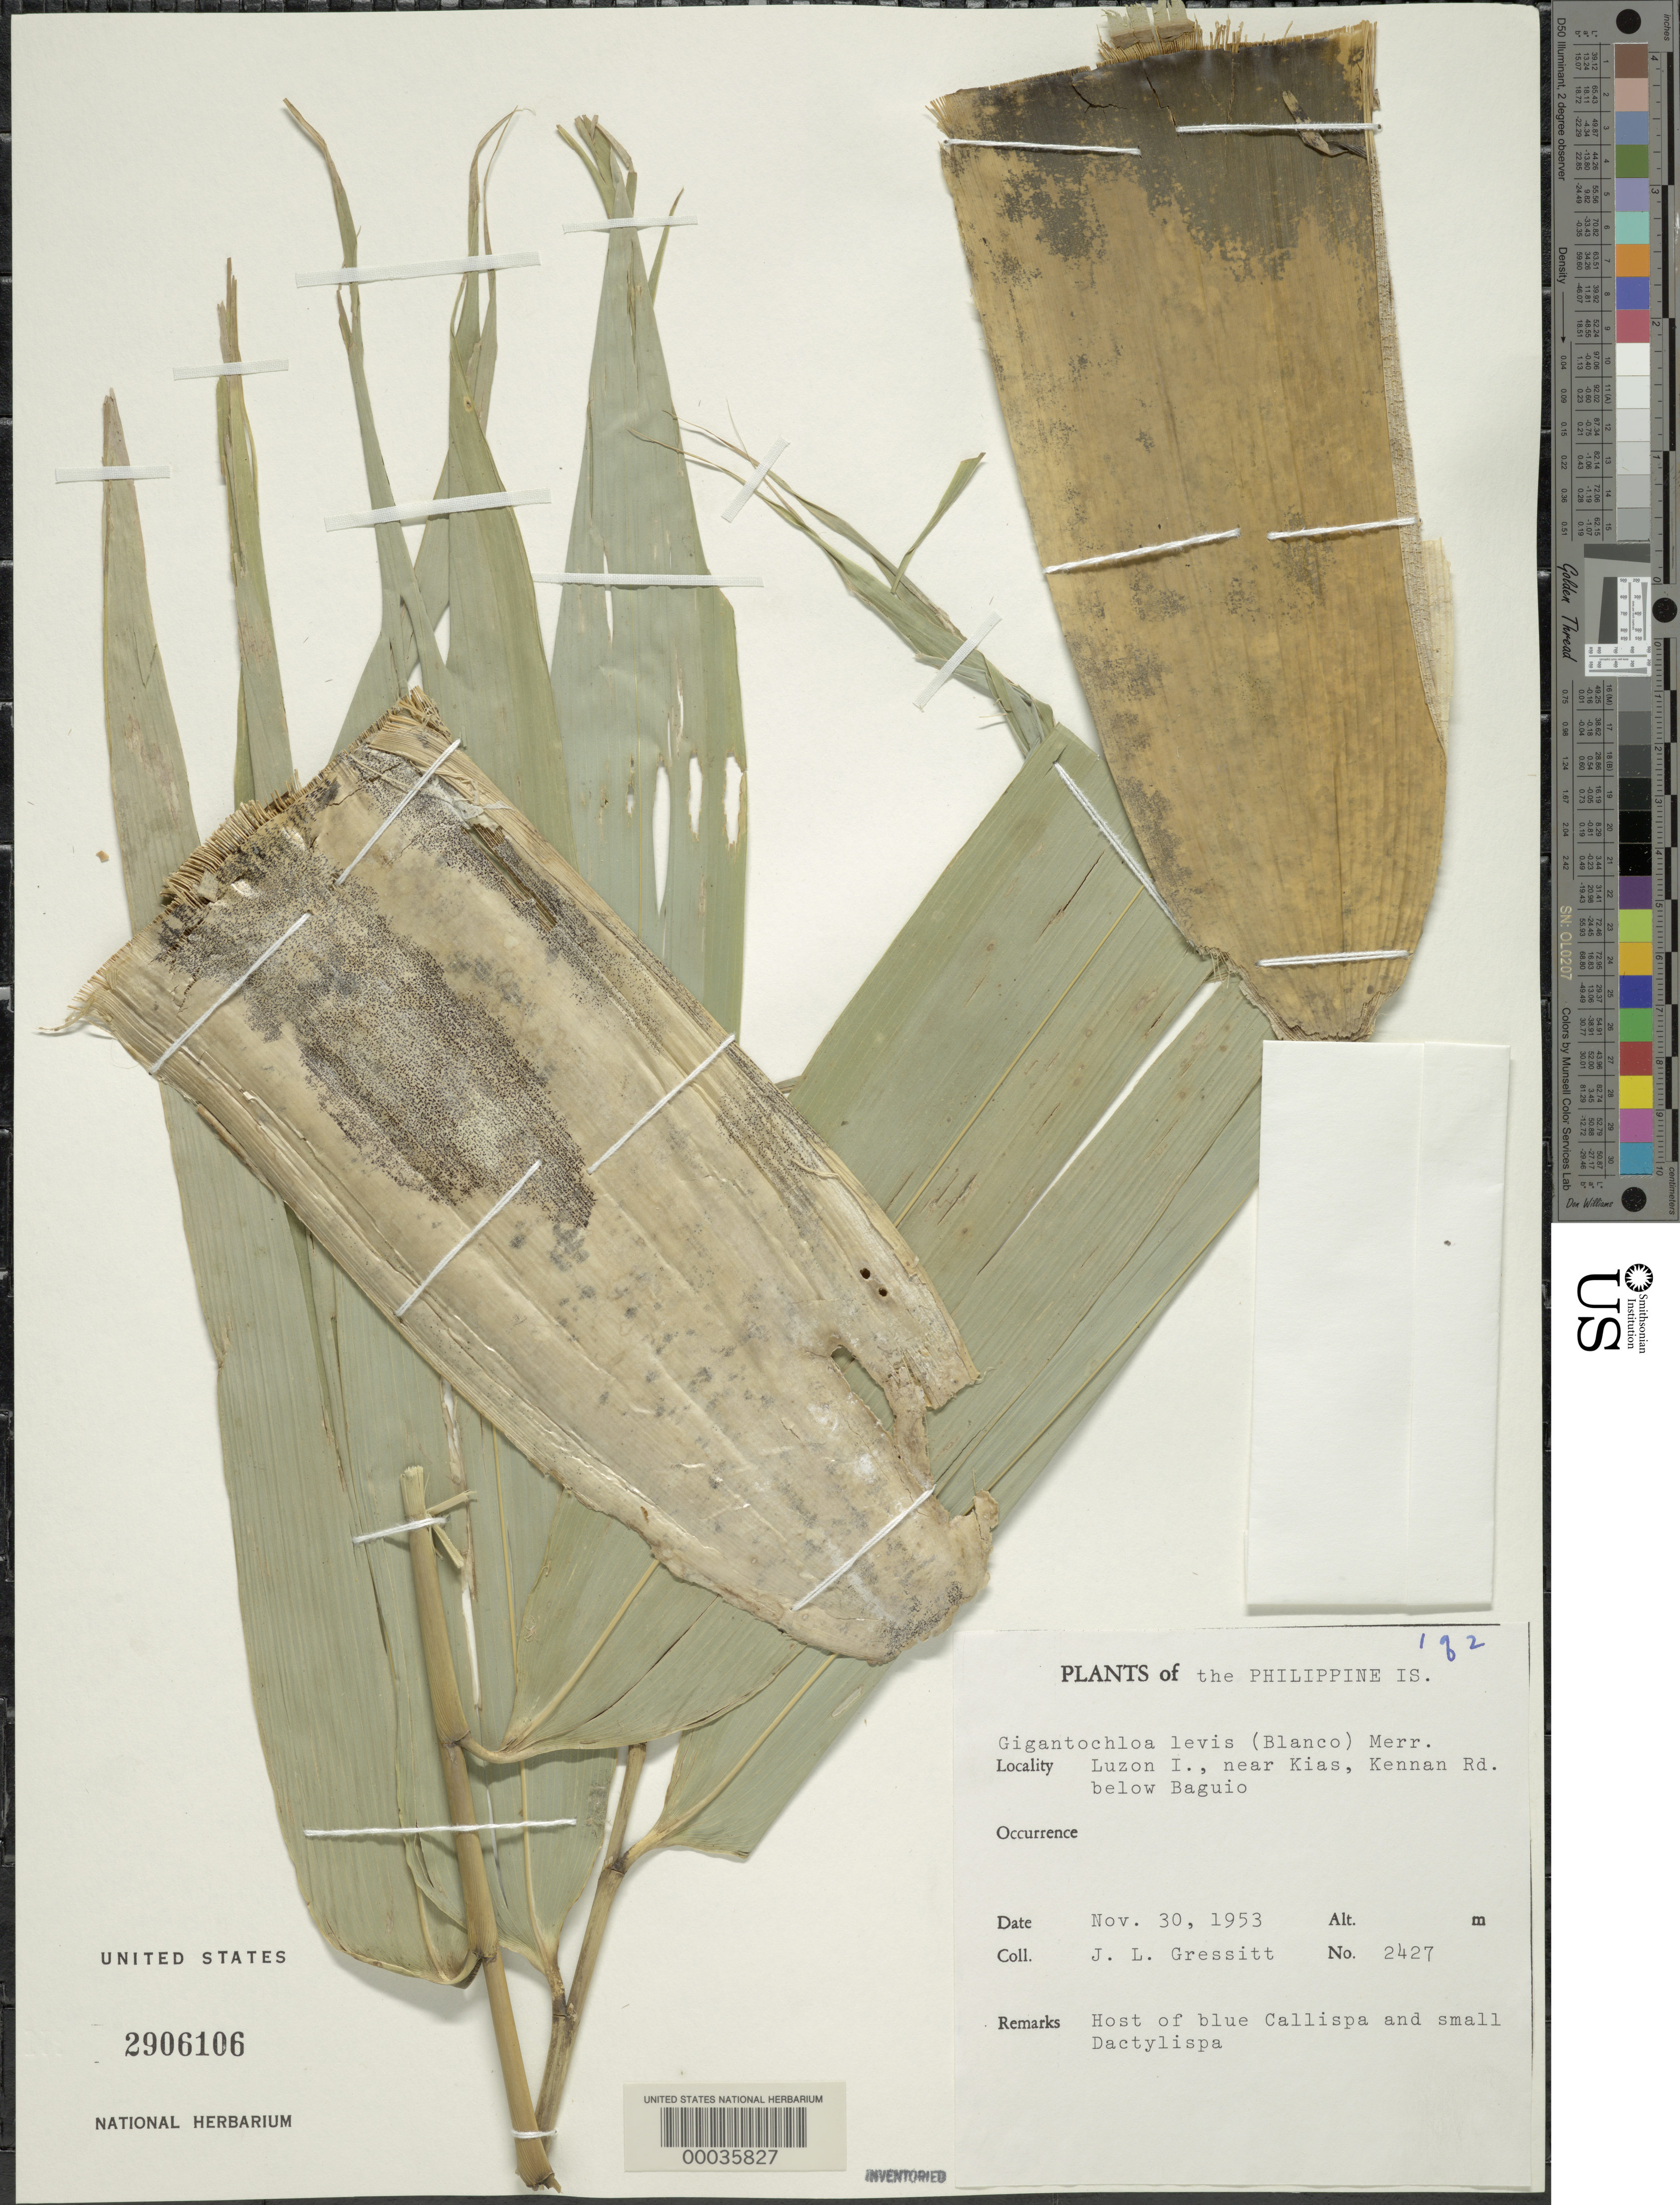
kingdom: Plantae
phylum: Tracheophyta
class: Liliopsida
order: Poales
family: Poaceae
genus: Dendrocalamus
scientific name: Dendrocalamus laevis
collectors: J. Gressitt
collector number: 2427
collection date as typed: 30 Nov 1953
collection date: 1953-11-30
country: Philippines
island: Luzon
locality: Kias, kennan, baguio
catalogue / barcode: US 2906106